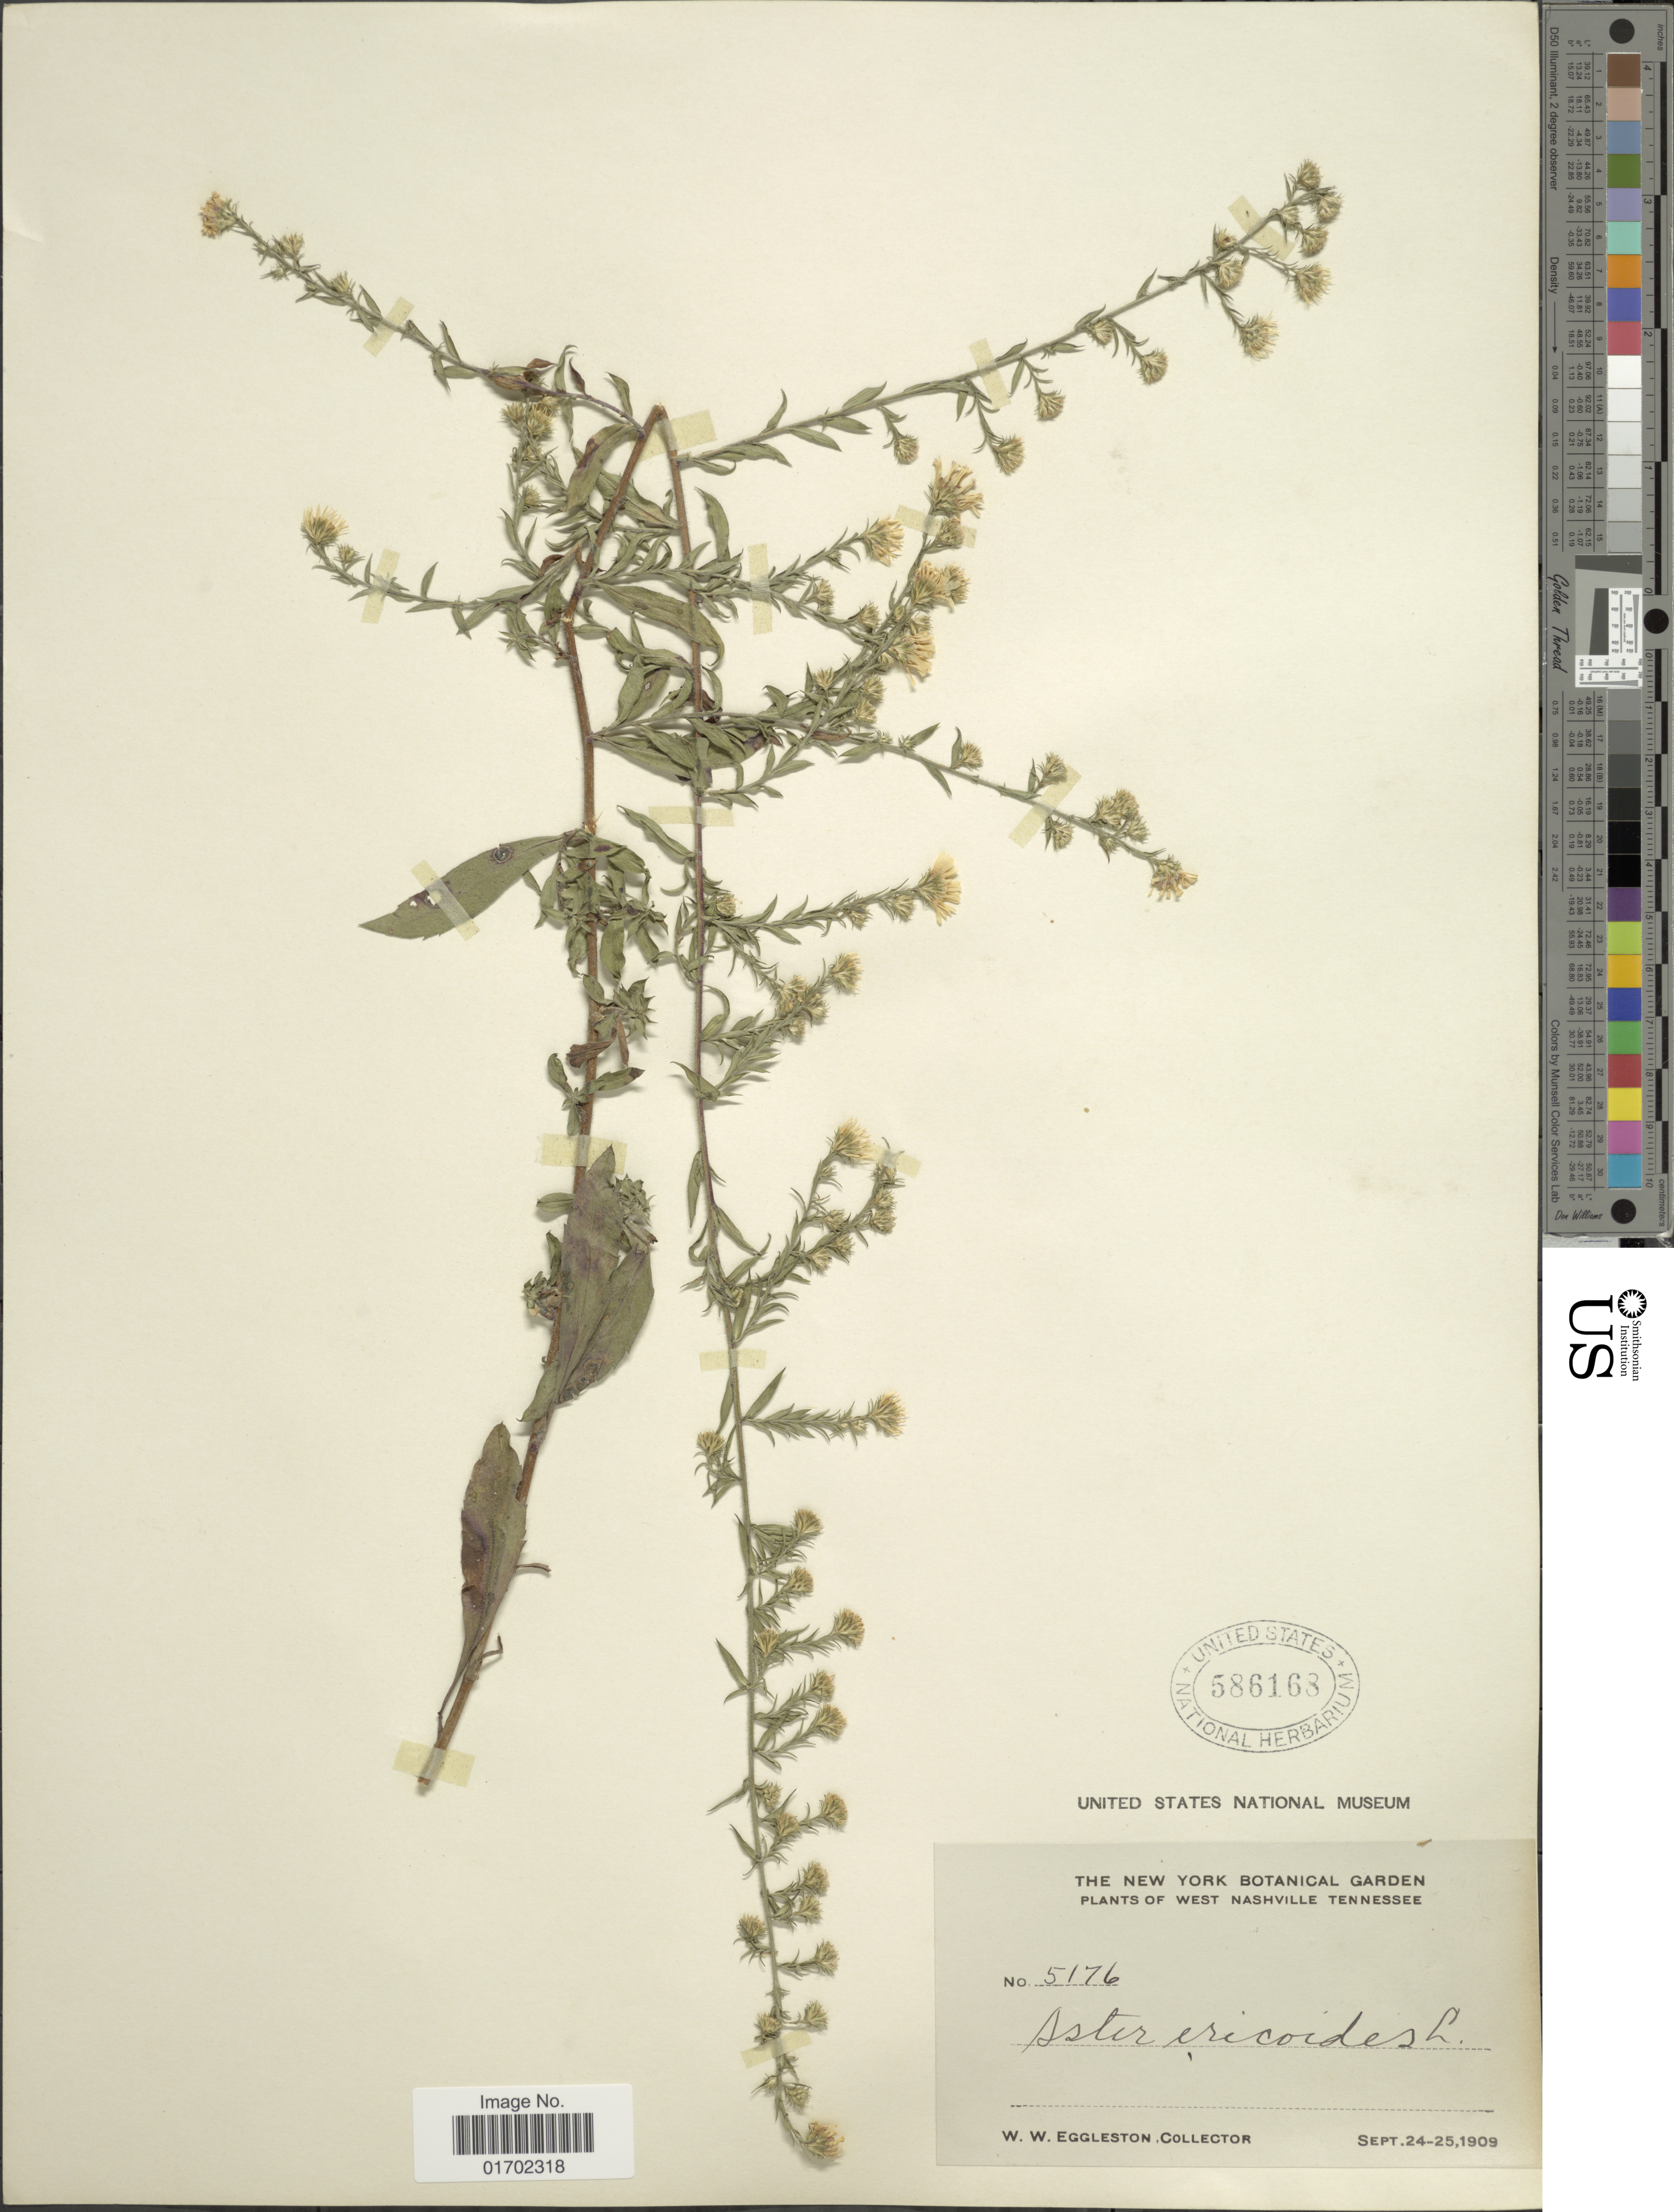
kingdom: Plantae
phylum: Tracheophyta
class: Magnoliopsida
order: Asterales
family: Asteraceae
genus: Symphyotrichum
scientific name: Symphyotrichum pilosum var. pilosum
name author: (Willd.) G.L. Nesom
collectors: W. W. Eggleston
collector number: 5176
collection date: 1909-09-24/1909-09-25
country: United States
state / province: Tennessee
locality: West Nashville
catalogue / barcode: US 586168